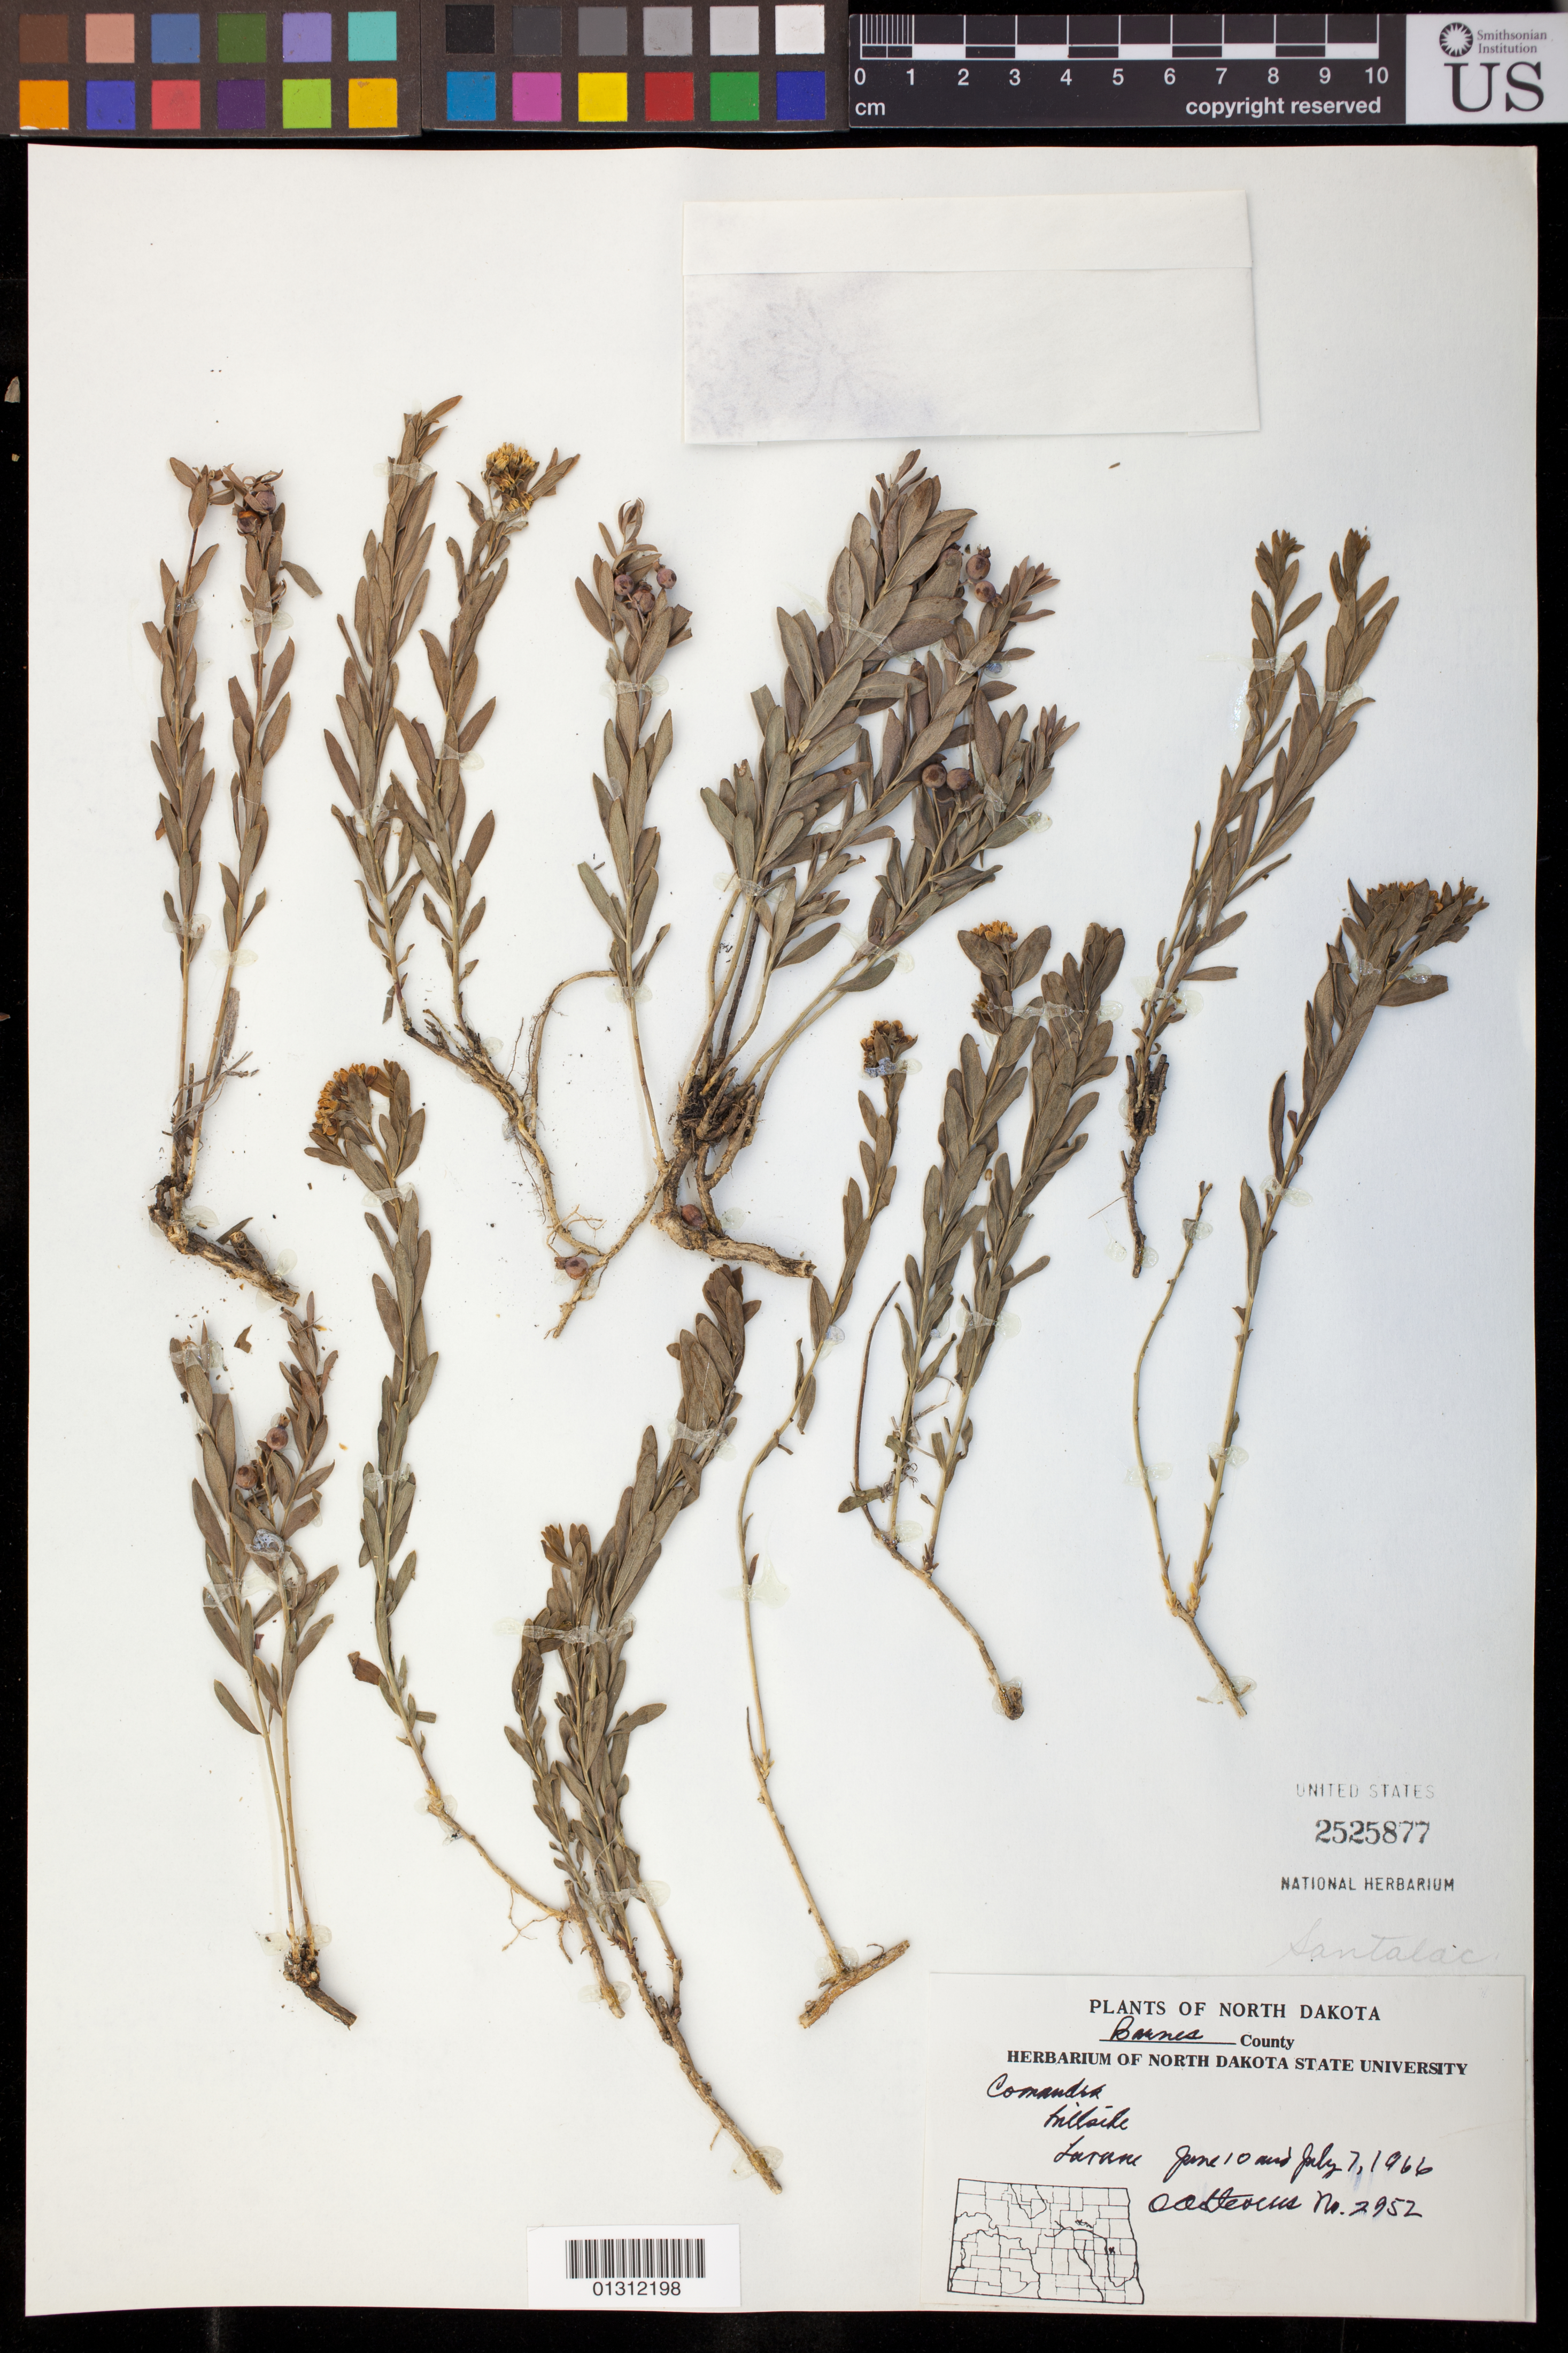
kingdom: Plantae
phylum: Tracheophyta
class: Magnoliopsida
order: Santalales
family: Comandraceae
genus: Comandra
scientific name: Comandra umbellata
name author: (L.) Nutt.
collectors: O. A. Stevens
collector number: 2952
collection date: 1966-06-10,1966-07-07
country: United States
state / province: North Dakota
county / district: Barnes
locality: Larane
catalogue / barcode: US 2525877